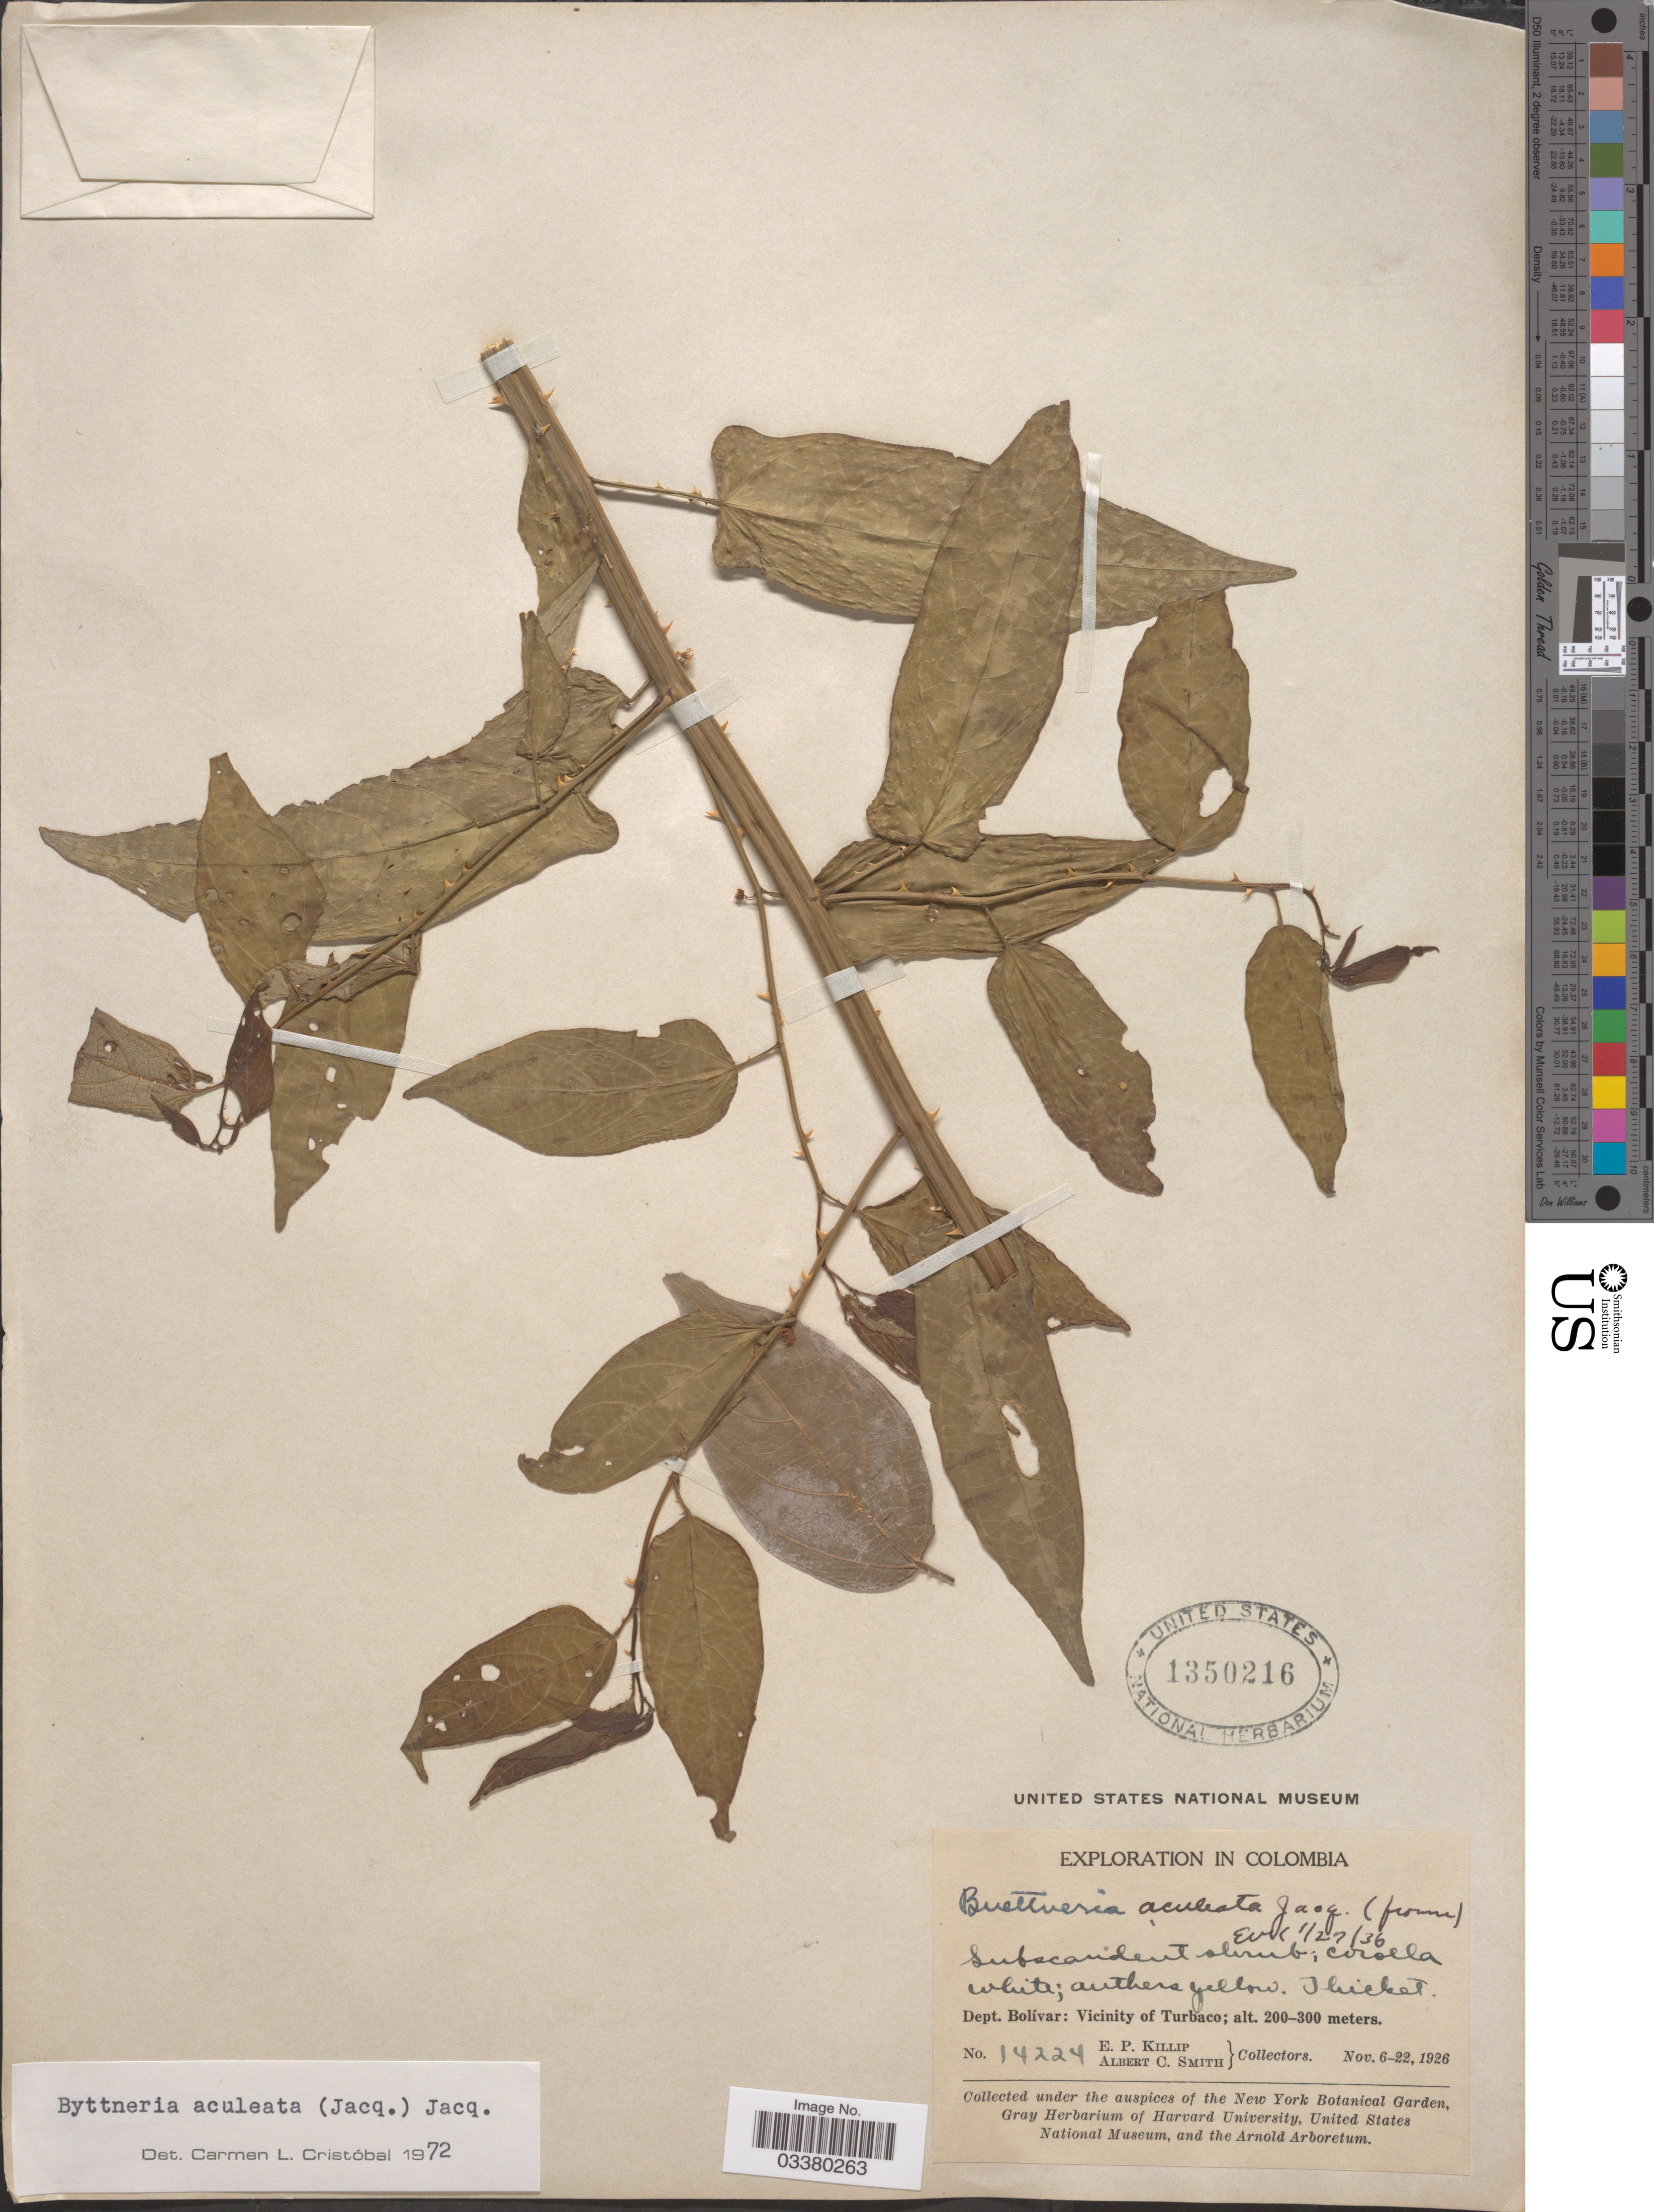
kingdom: Plantae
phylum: Tracheophyta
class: Magnoliopsida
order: Malvales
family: Malvaceae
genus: Byttneria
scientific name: Byttneria aculeata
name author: (Jacq.) Jacq.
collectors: E. P. Killip & A. C. Smith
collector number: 14224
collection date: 1926-11-06/1926-11-22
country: Colombia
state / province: Bolívar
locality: Dept. Bolívar: Vicinity of Turbaco.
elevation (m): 200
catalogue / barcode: US 1350216